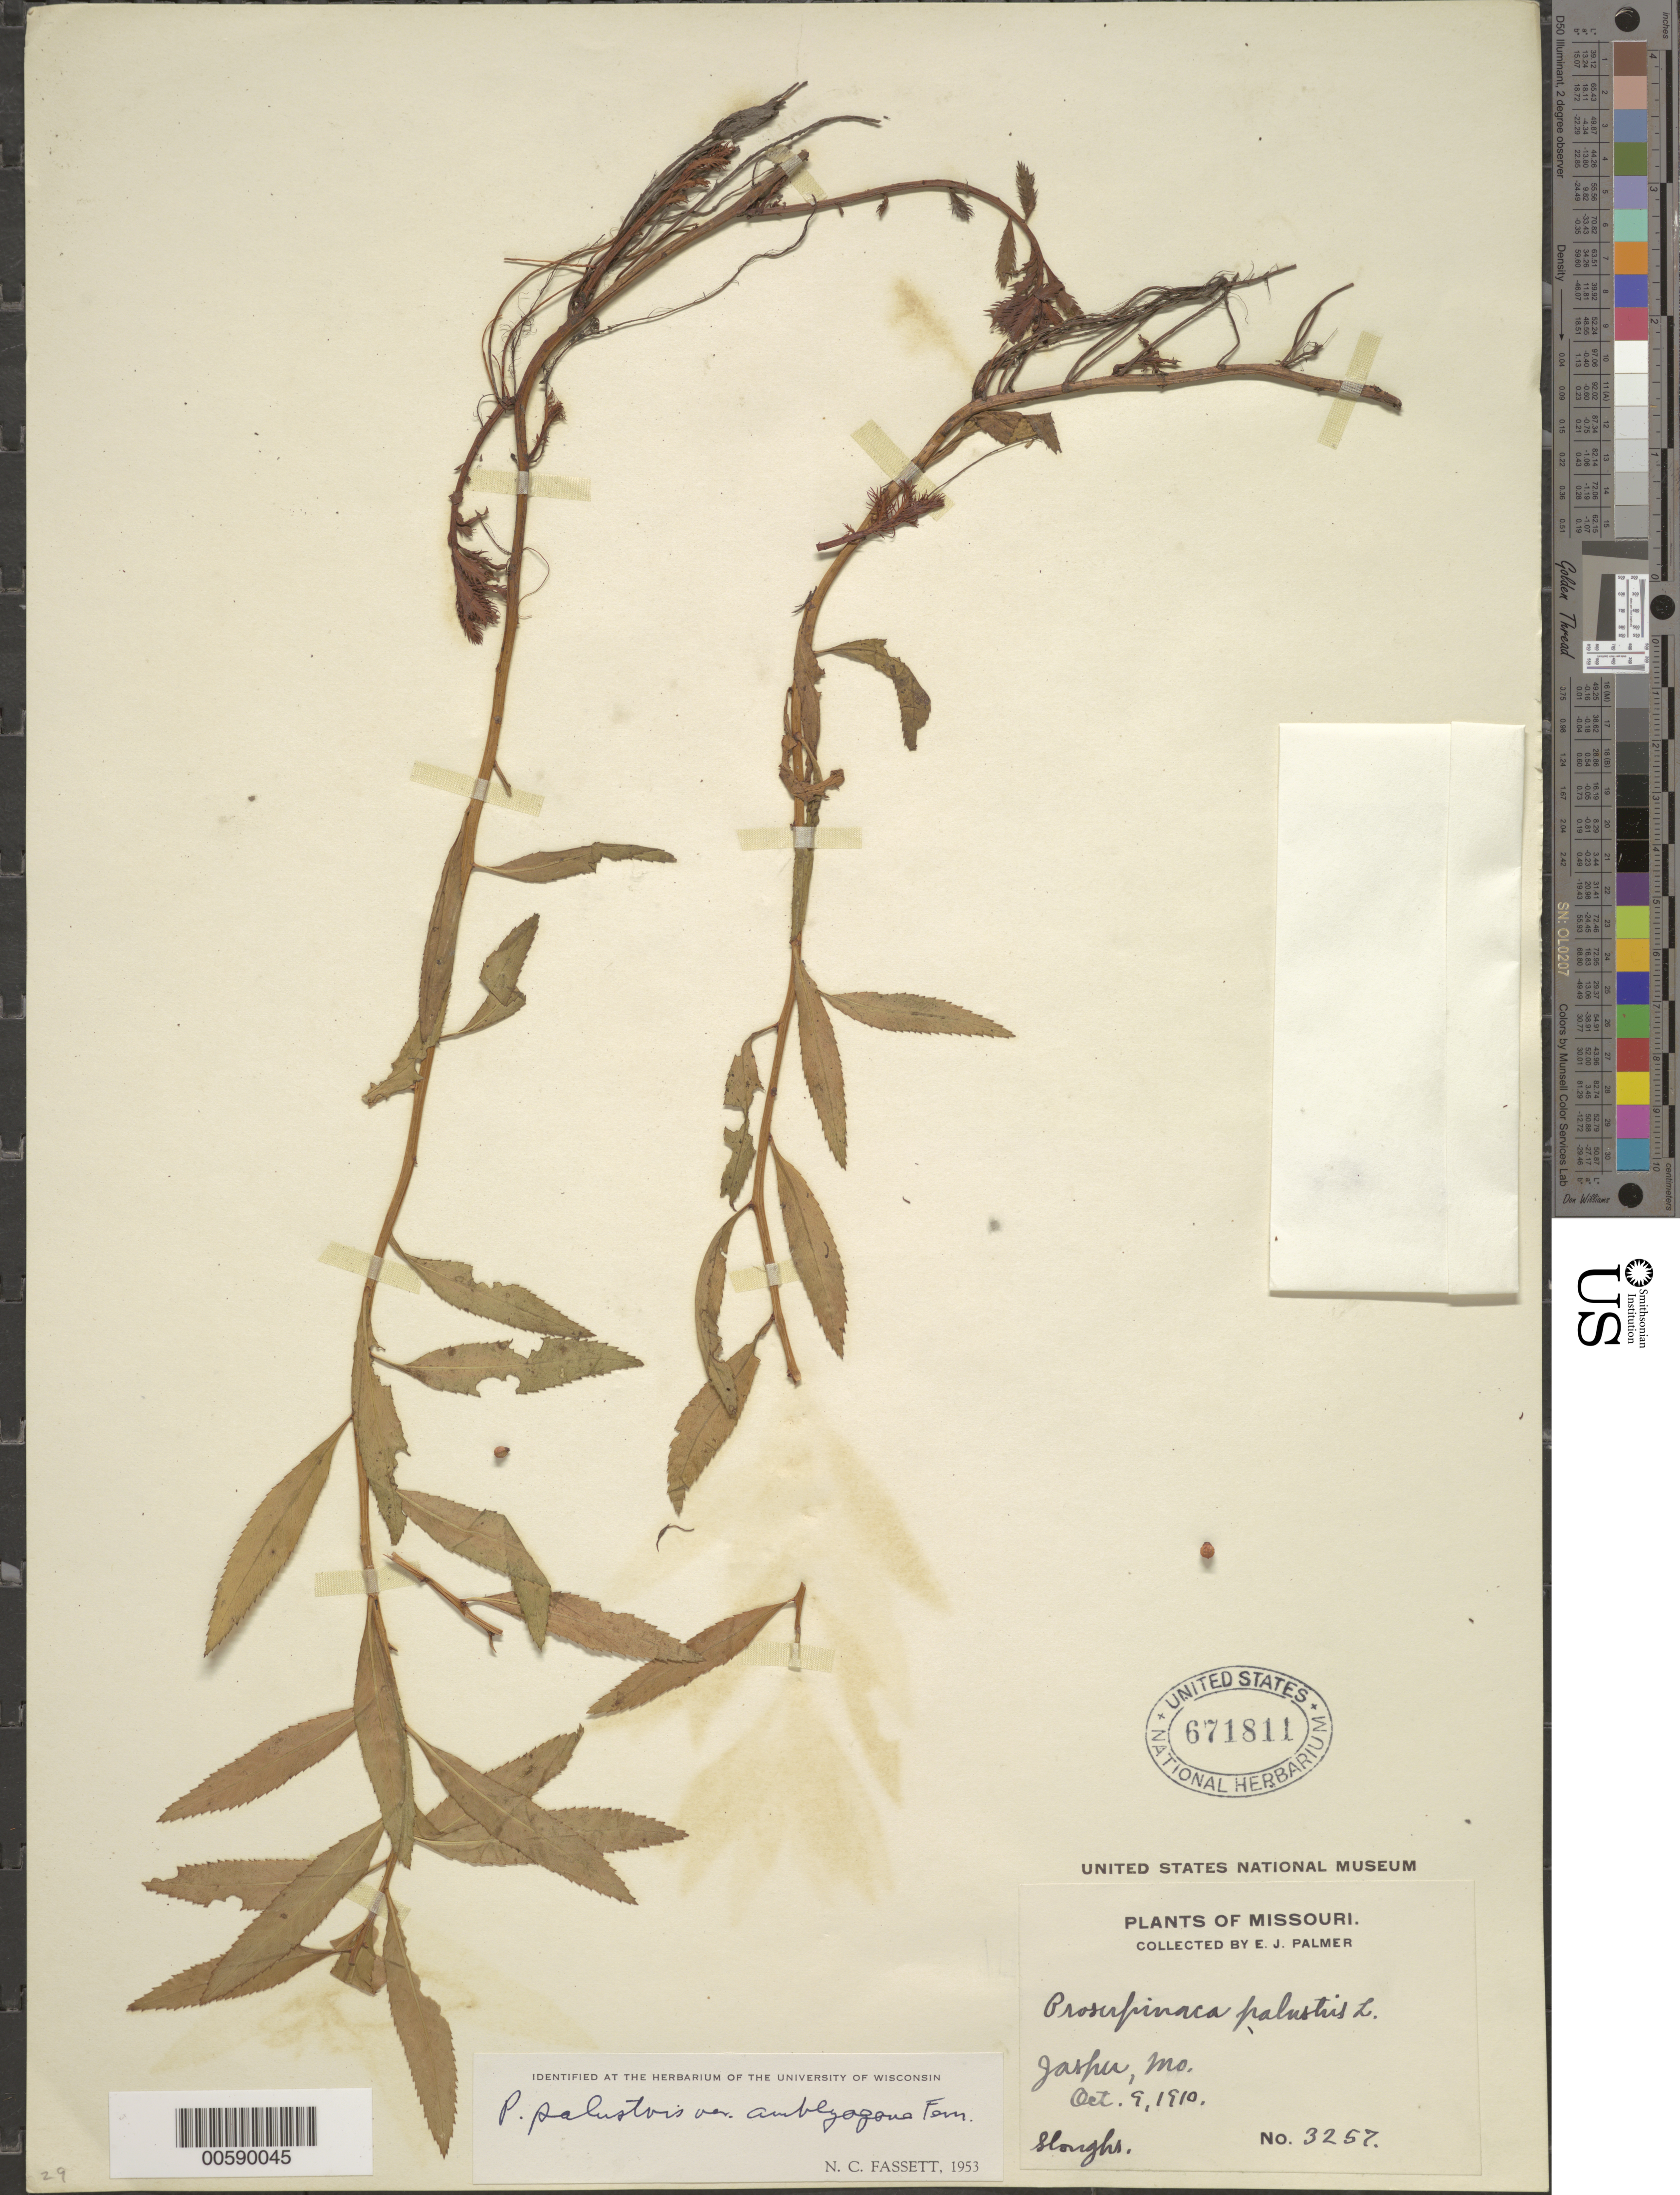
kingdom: Plantae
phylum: Tracheophyta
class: Magnoliopsida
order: Saxifragales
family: Haloragaceae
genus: Proserpinaca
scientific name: Proserpinaca palustris var. amblyogona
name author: Fernald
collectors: E. J. Palmer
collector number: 3257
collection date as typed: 09 Oct 1910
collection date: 1910-10-09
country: United States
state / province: Missouri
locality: Jasper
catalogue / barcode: US 671811